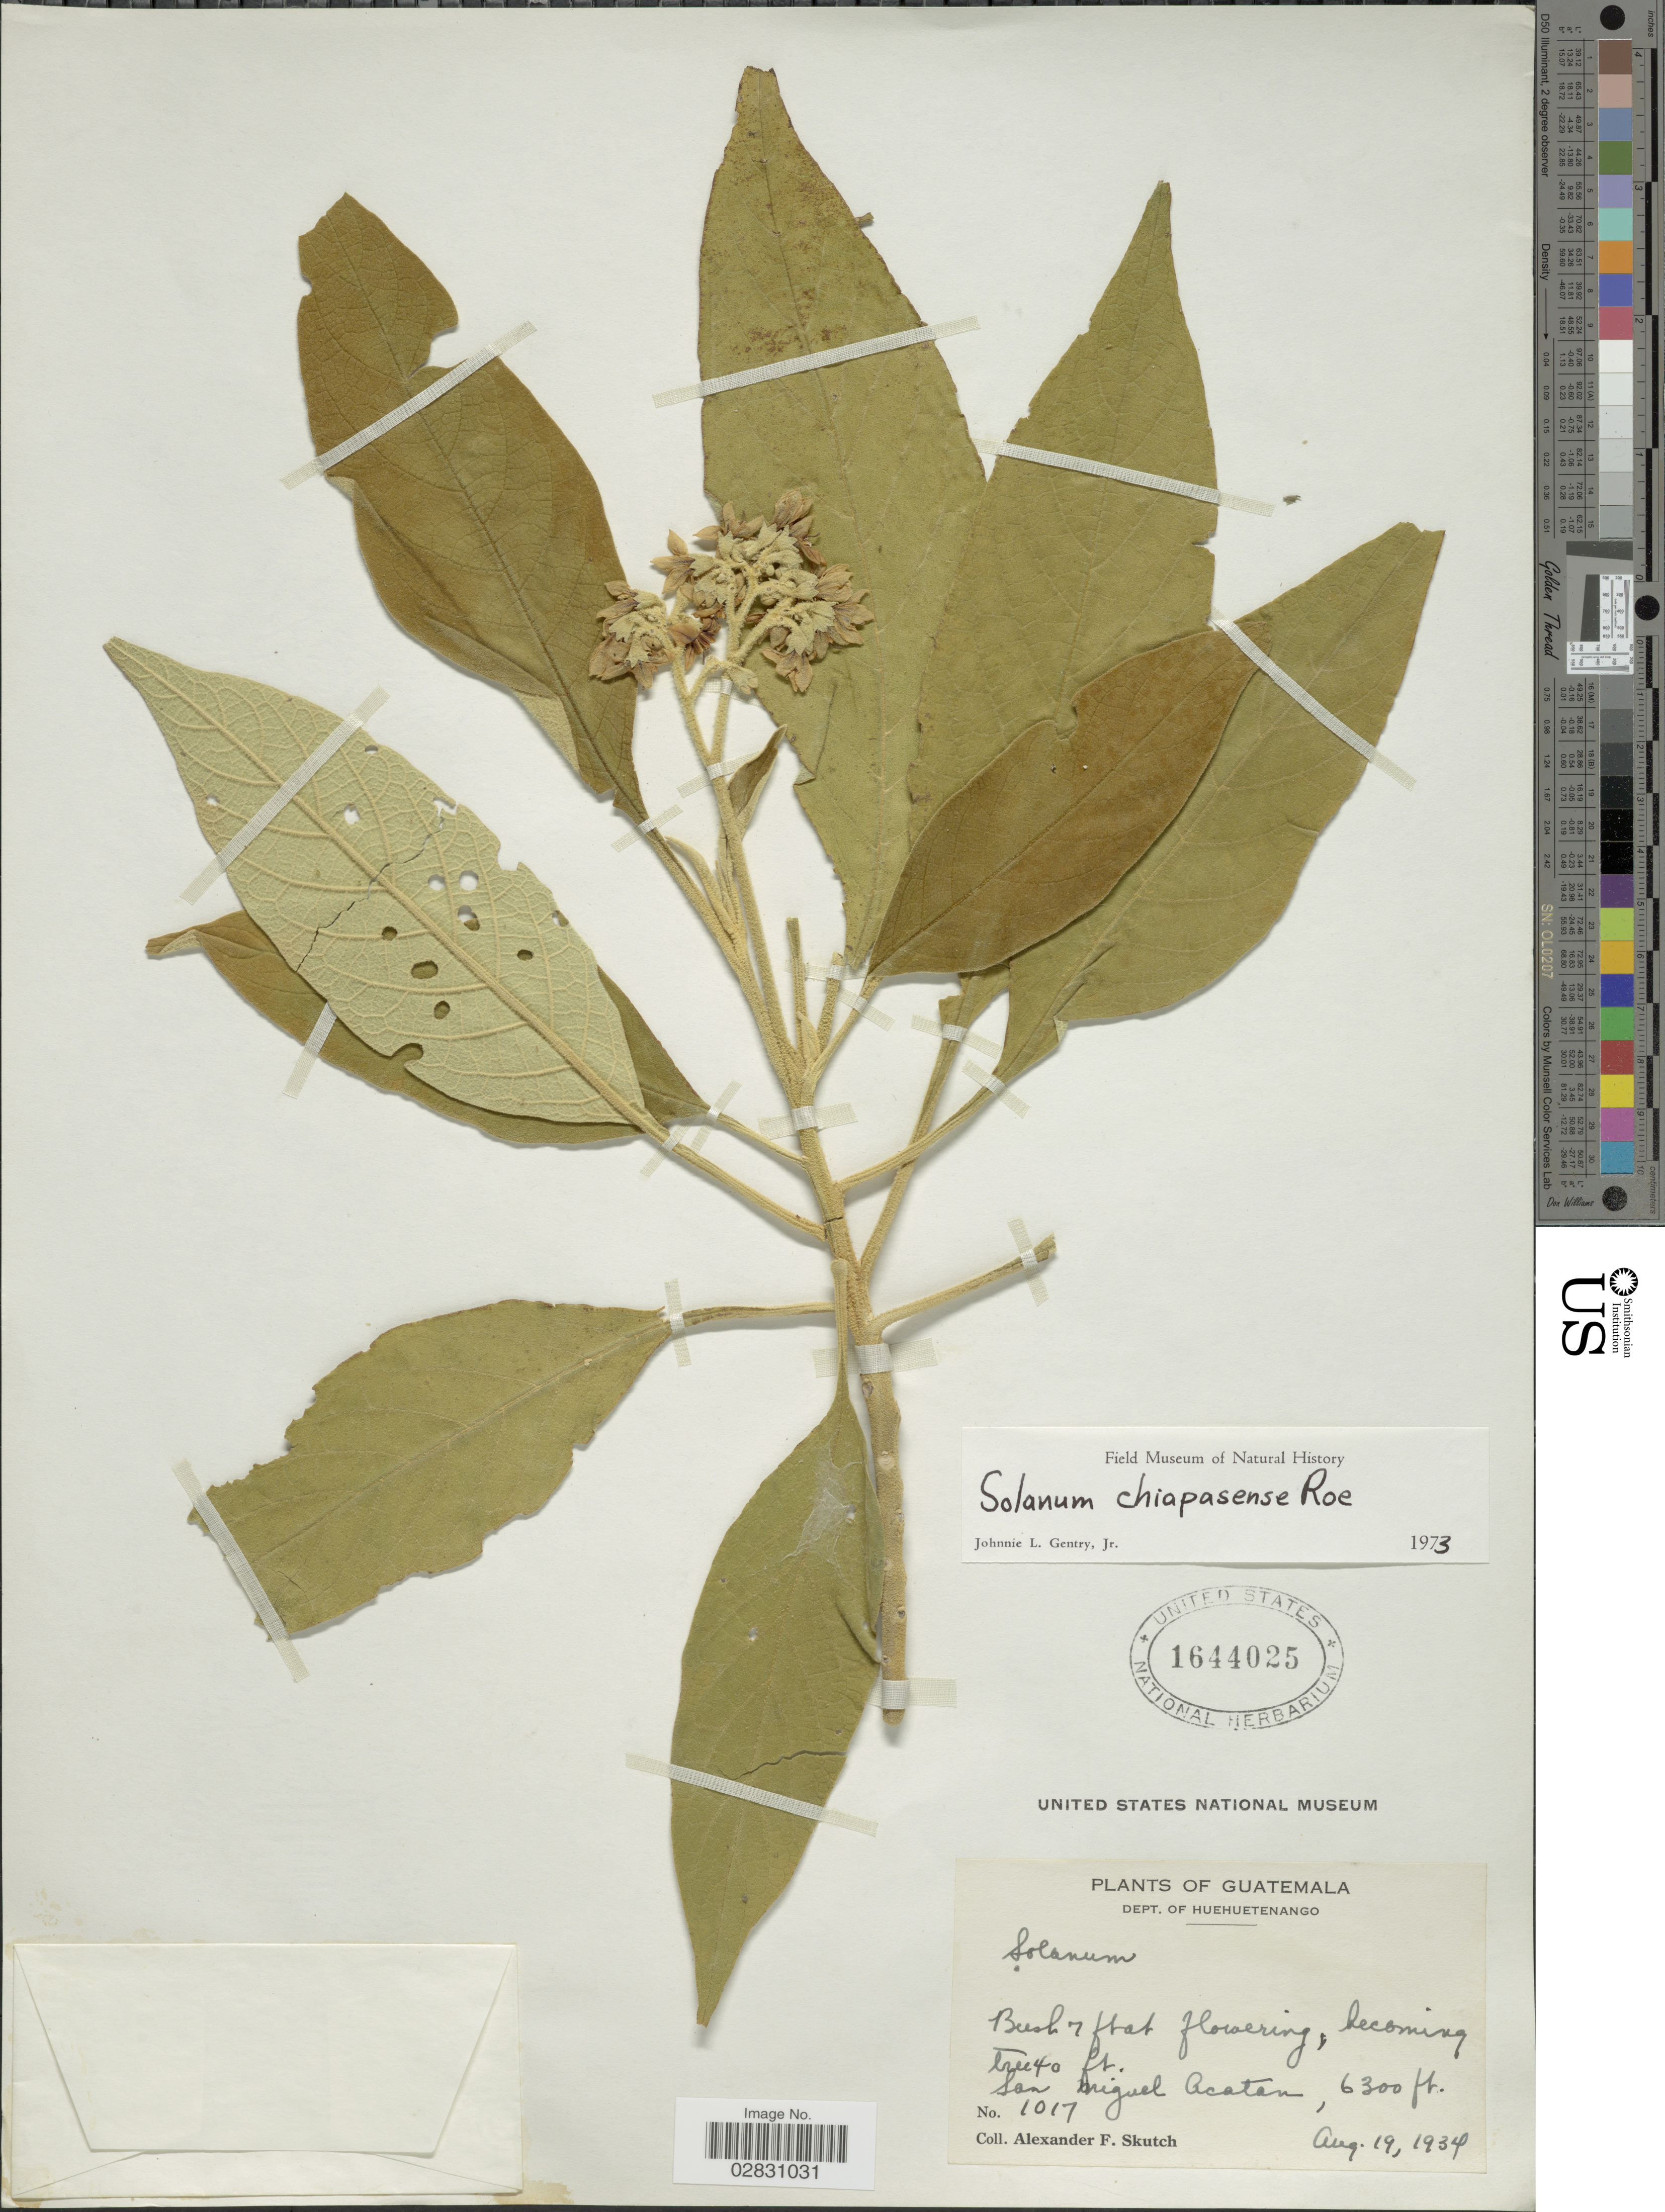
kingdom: Plantae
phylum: Tracheophyta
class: Magnoliopsida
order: Solanales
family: Solanaceae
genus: Solanum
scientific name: Solanum chiapasense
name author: K.E. Roe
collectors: A. F. Skutch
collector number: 1017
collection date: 1934-08-19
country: Guatemala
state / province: Huehuetenango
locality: Dept. of Huehuetenango. San Miguel Acatan.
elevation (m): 1920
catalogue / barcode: US 1644025